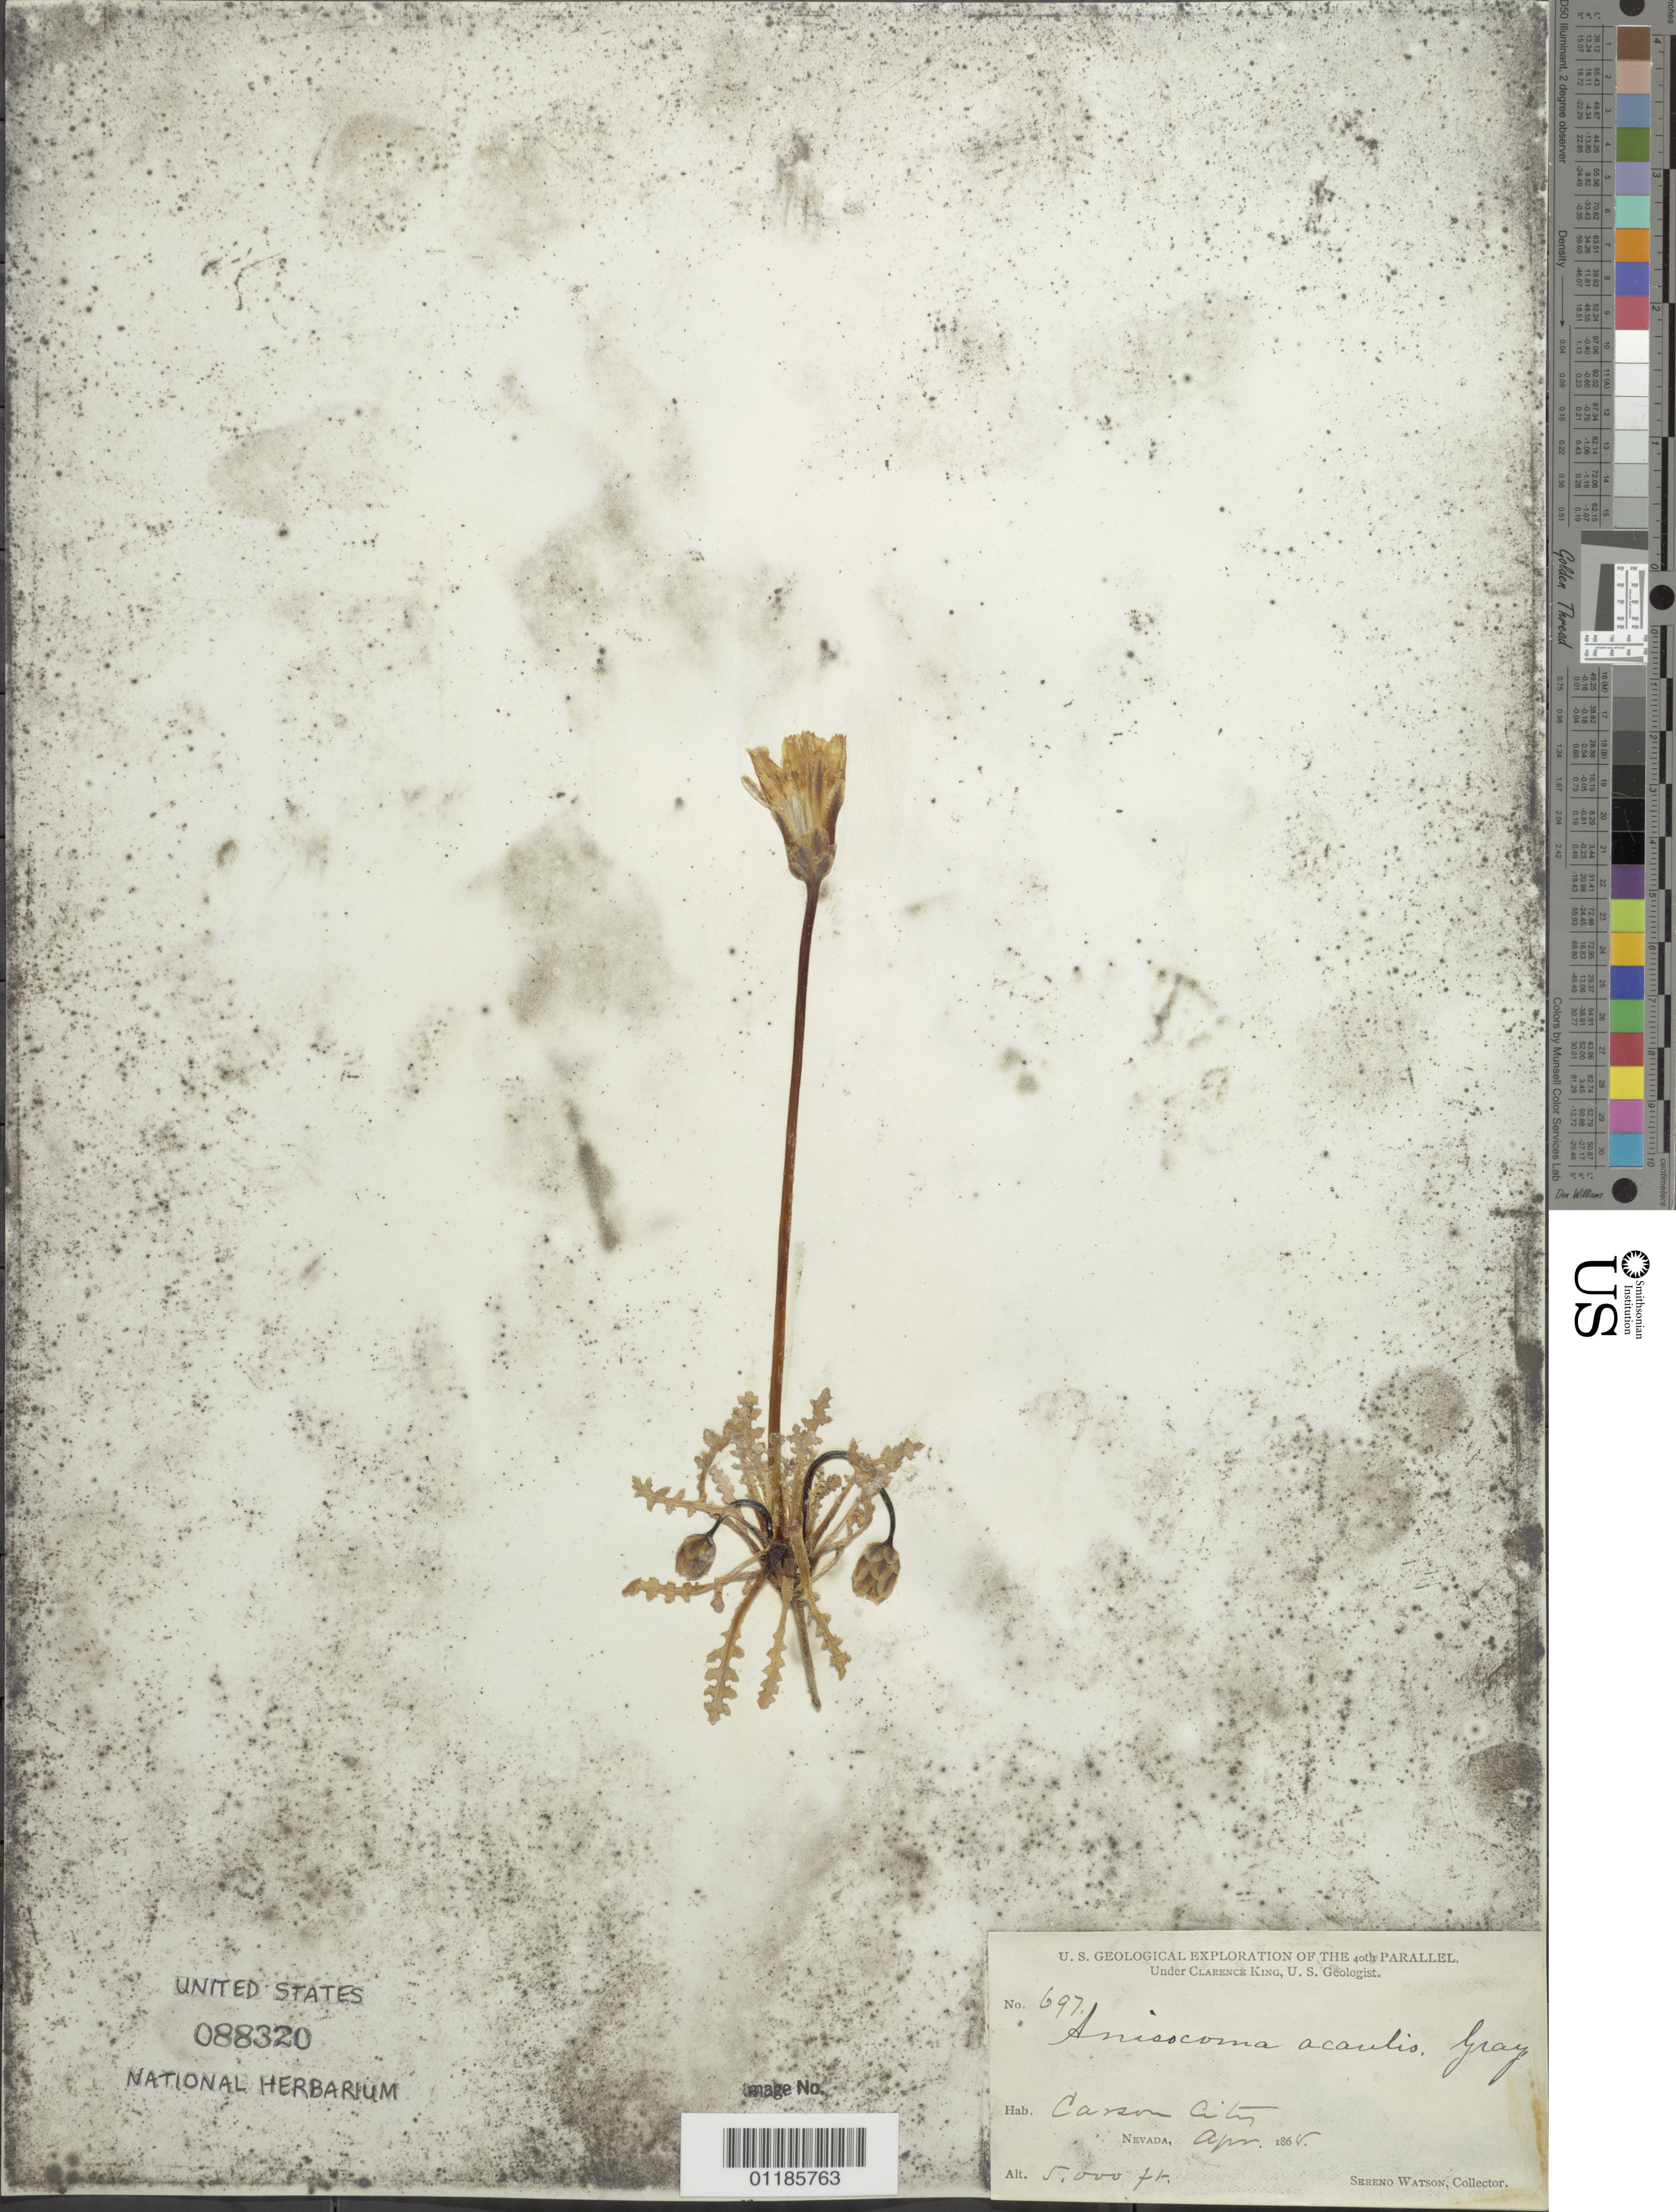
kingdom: Plantae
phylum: Tracheophyta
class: Magnoliopsida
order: Asterales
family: Asteraceae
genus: Anisocoma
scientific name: Anisocoma acaulis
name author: Torr. & A. Gray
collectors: S. Watson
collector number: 697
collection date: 1868-04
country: United States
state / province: Nevada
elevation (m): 1524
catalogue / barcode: US 88320